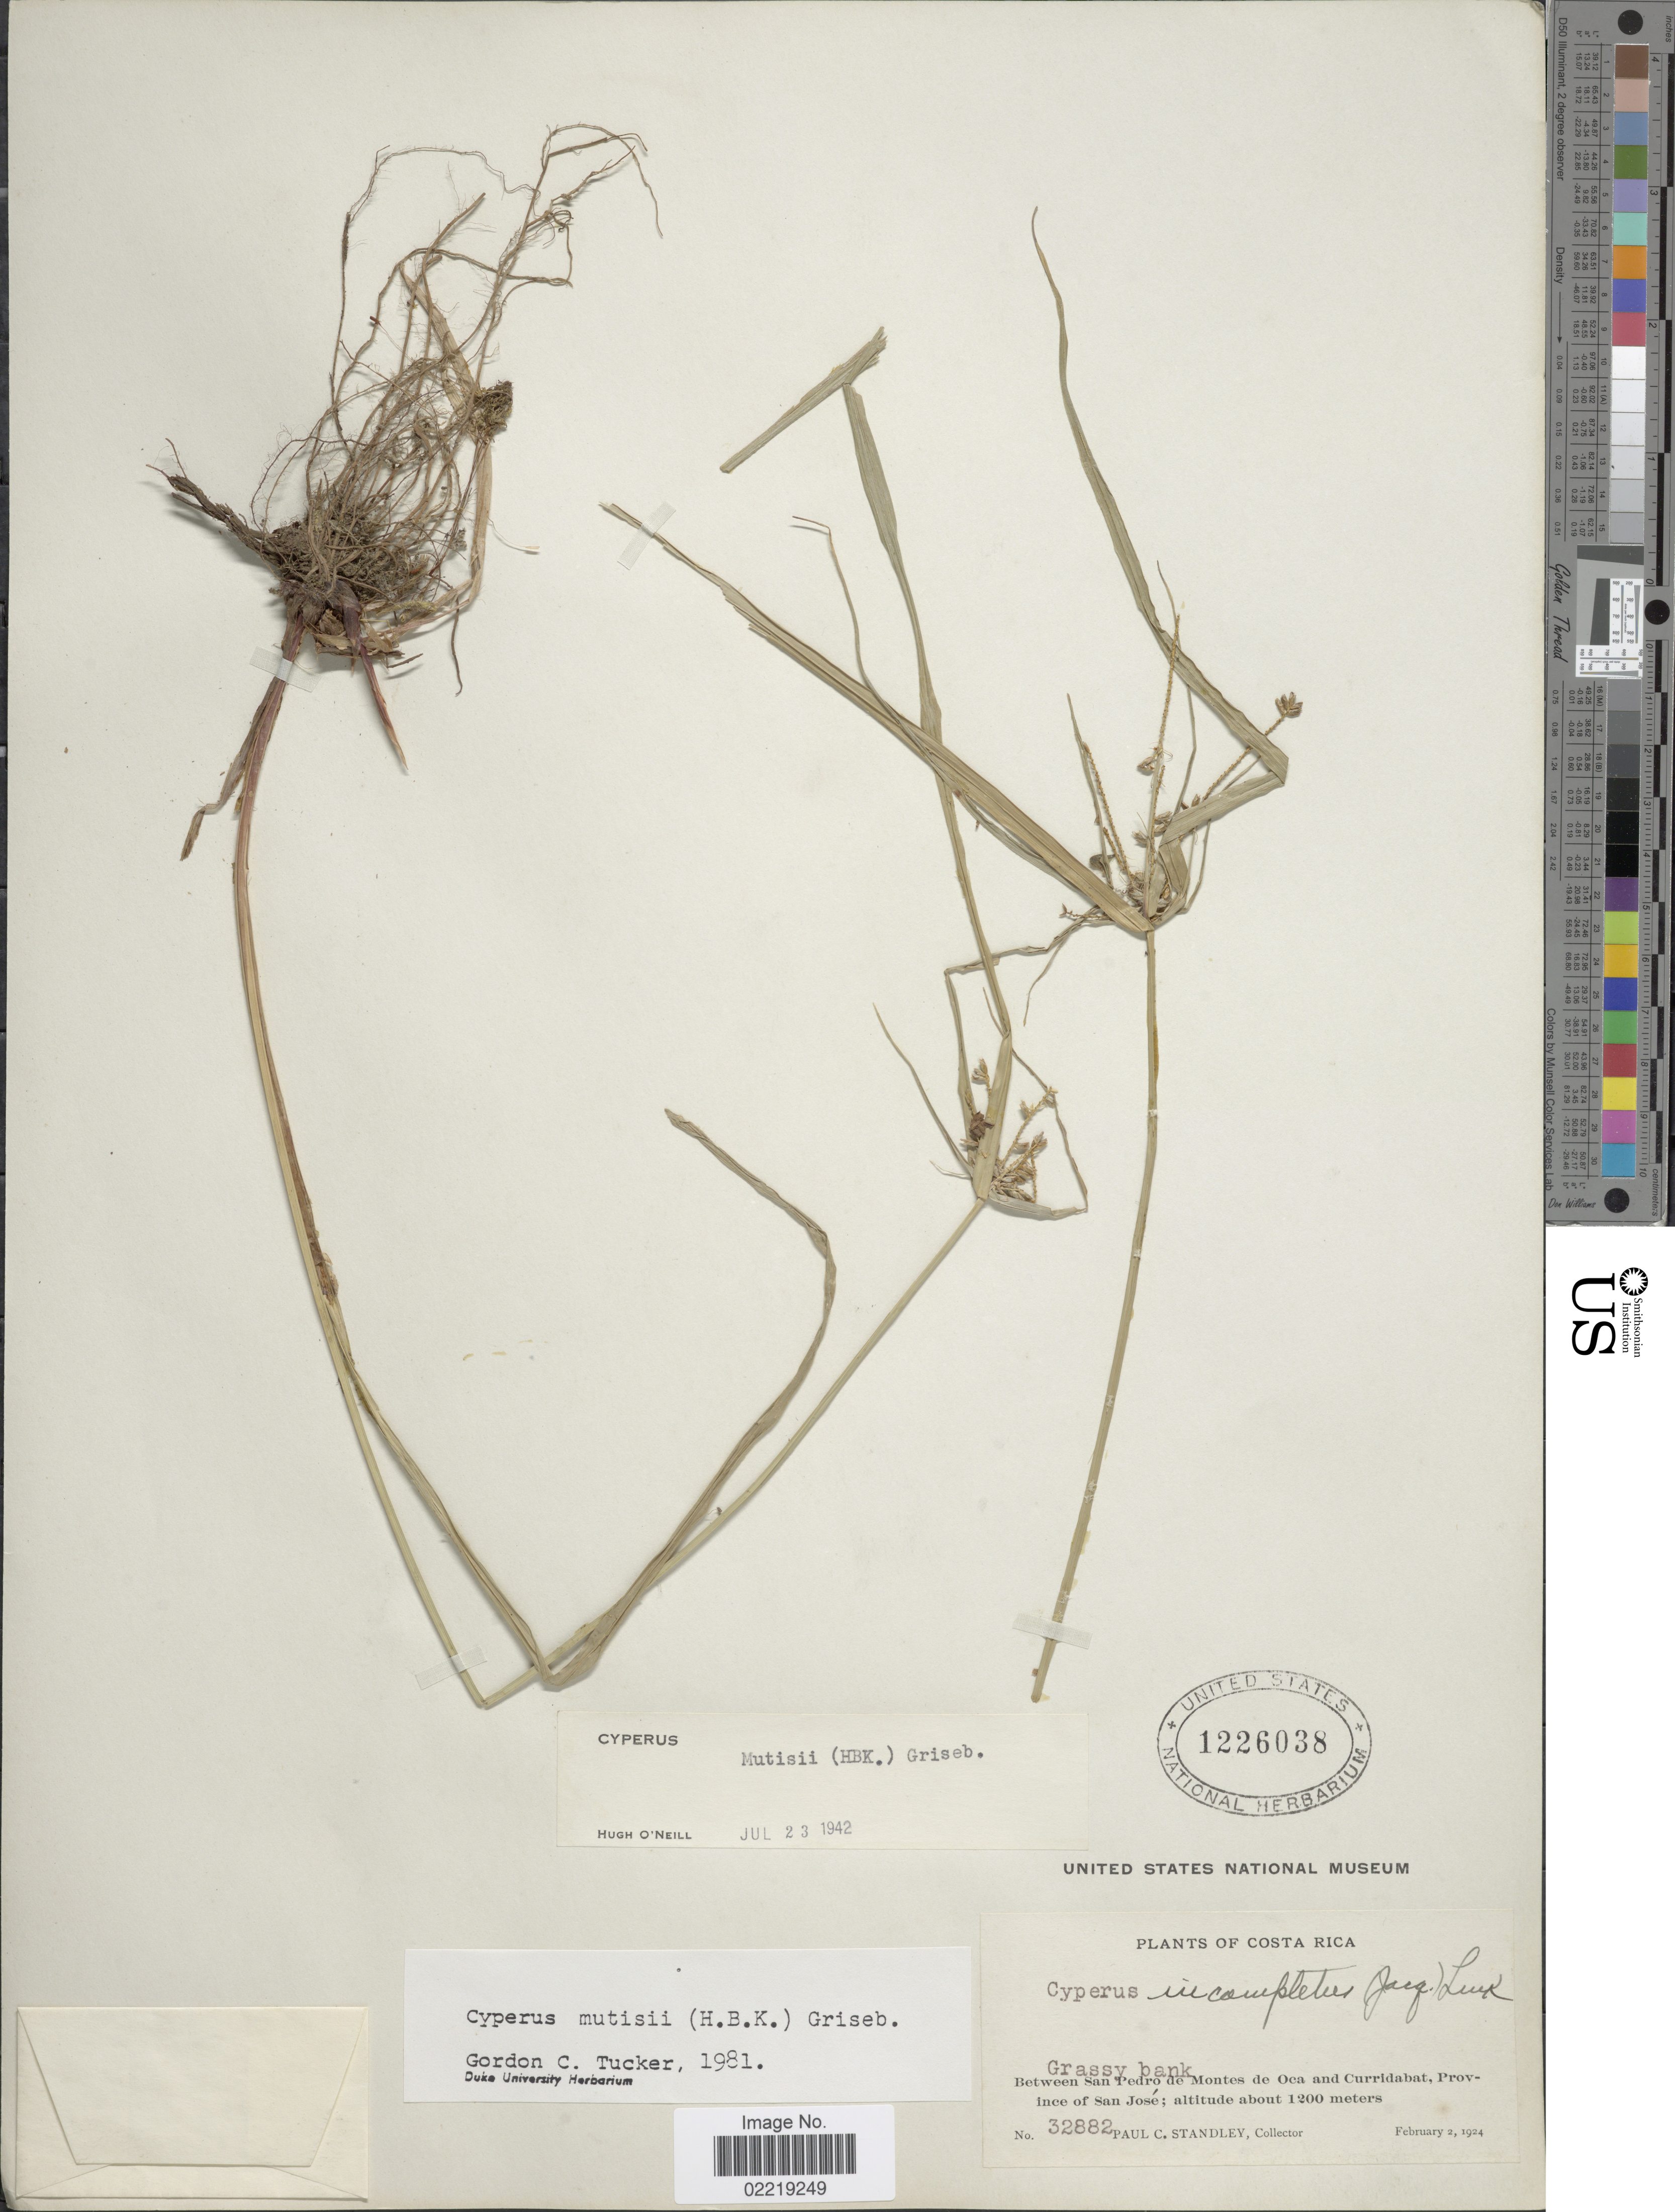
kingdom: Plantae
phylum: Tracheophyta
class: Liliopsida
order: Poales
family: Cyperaceae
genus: Cyperus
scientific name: Cyperus mutisii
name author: (Kunth) Andersson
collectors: P. C. Standley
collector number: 32882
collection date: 1924-02-02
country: Costa Rica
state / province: San José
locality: Between San Pedro de MOntes de Oca and Curridabat, Province of San Jose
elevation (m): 1200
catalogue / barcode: US 1226038